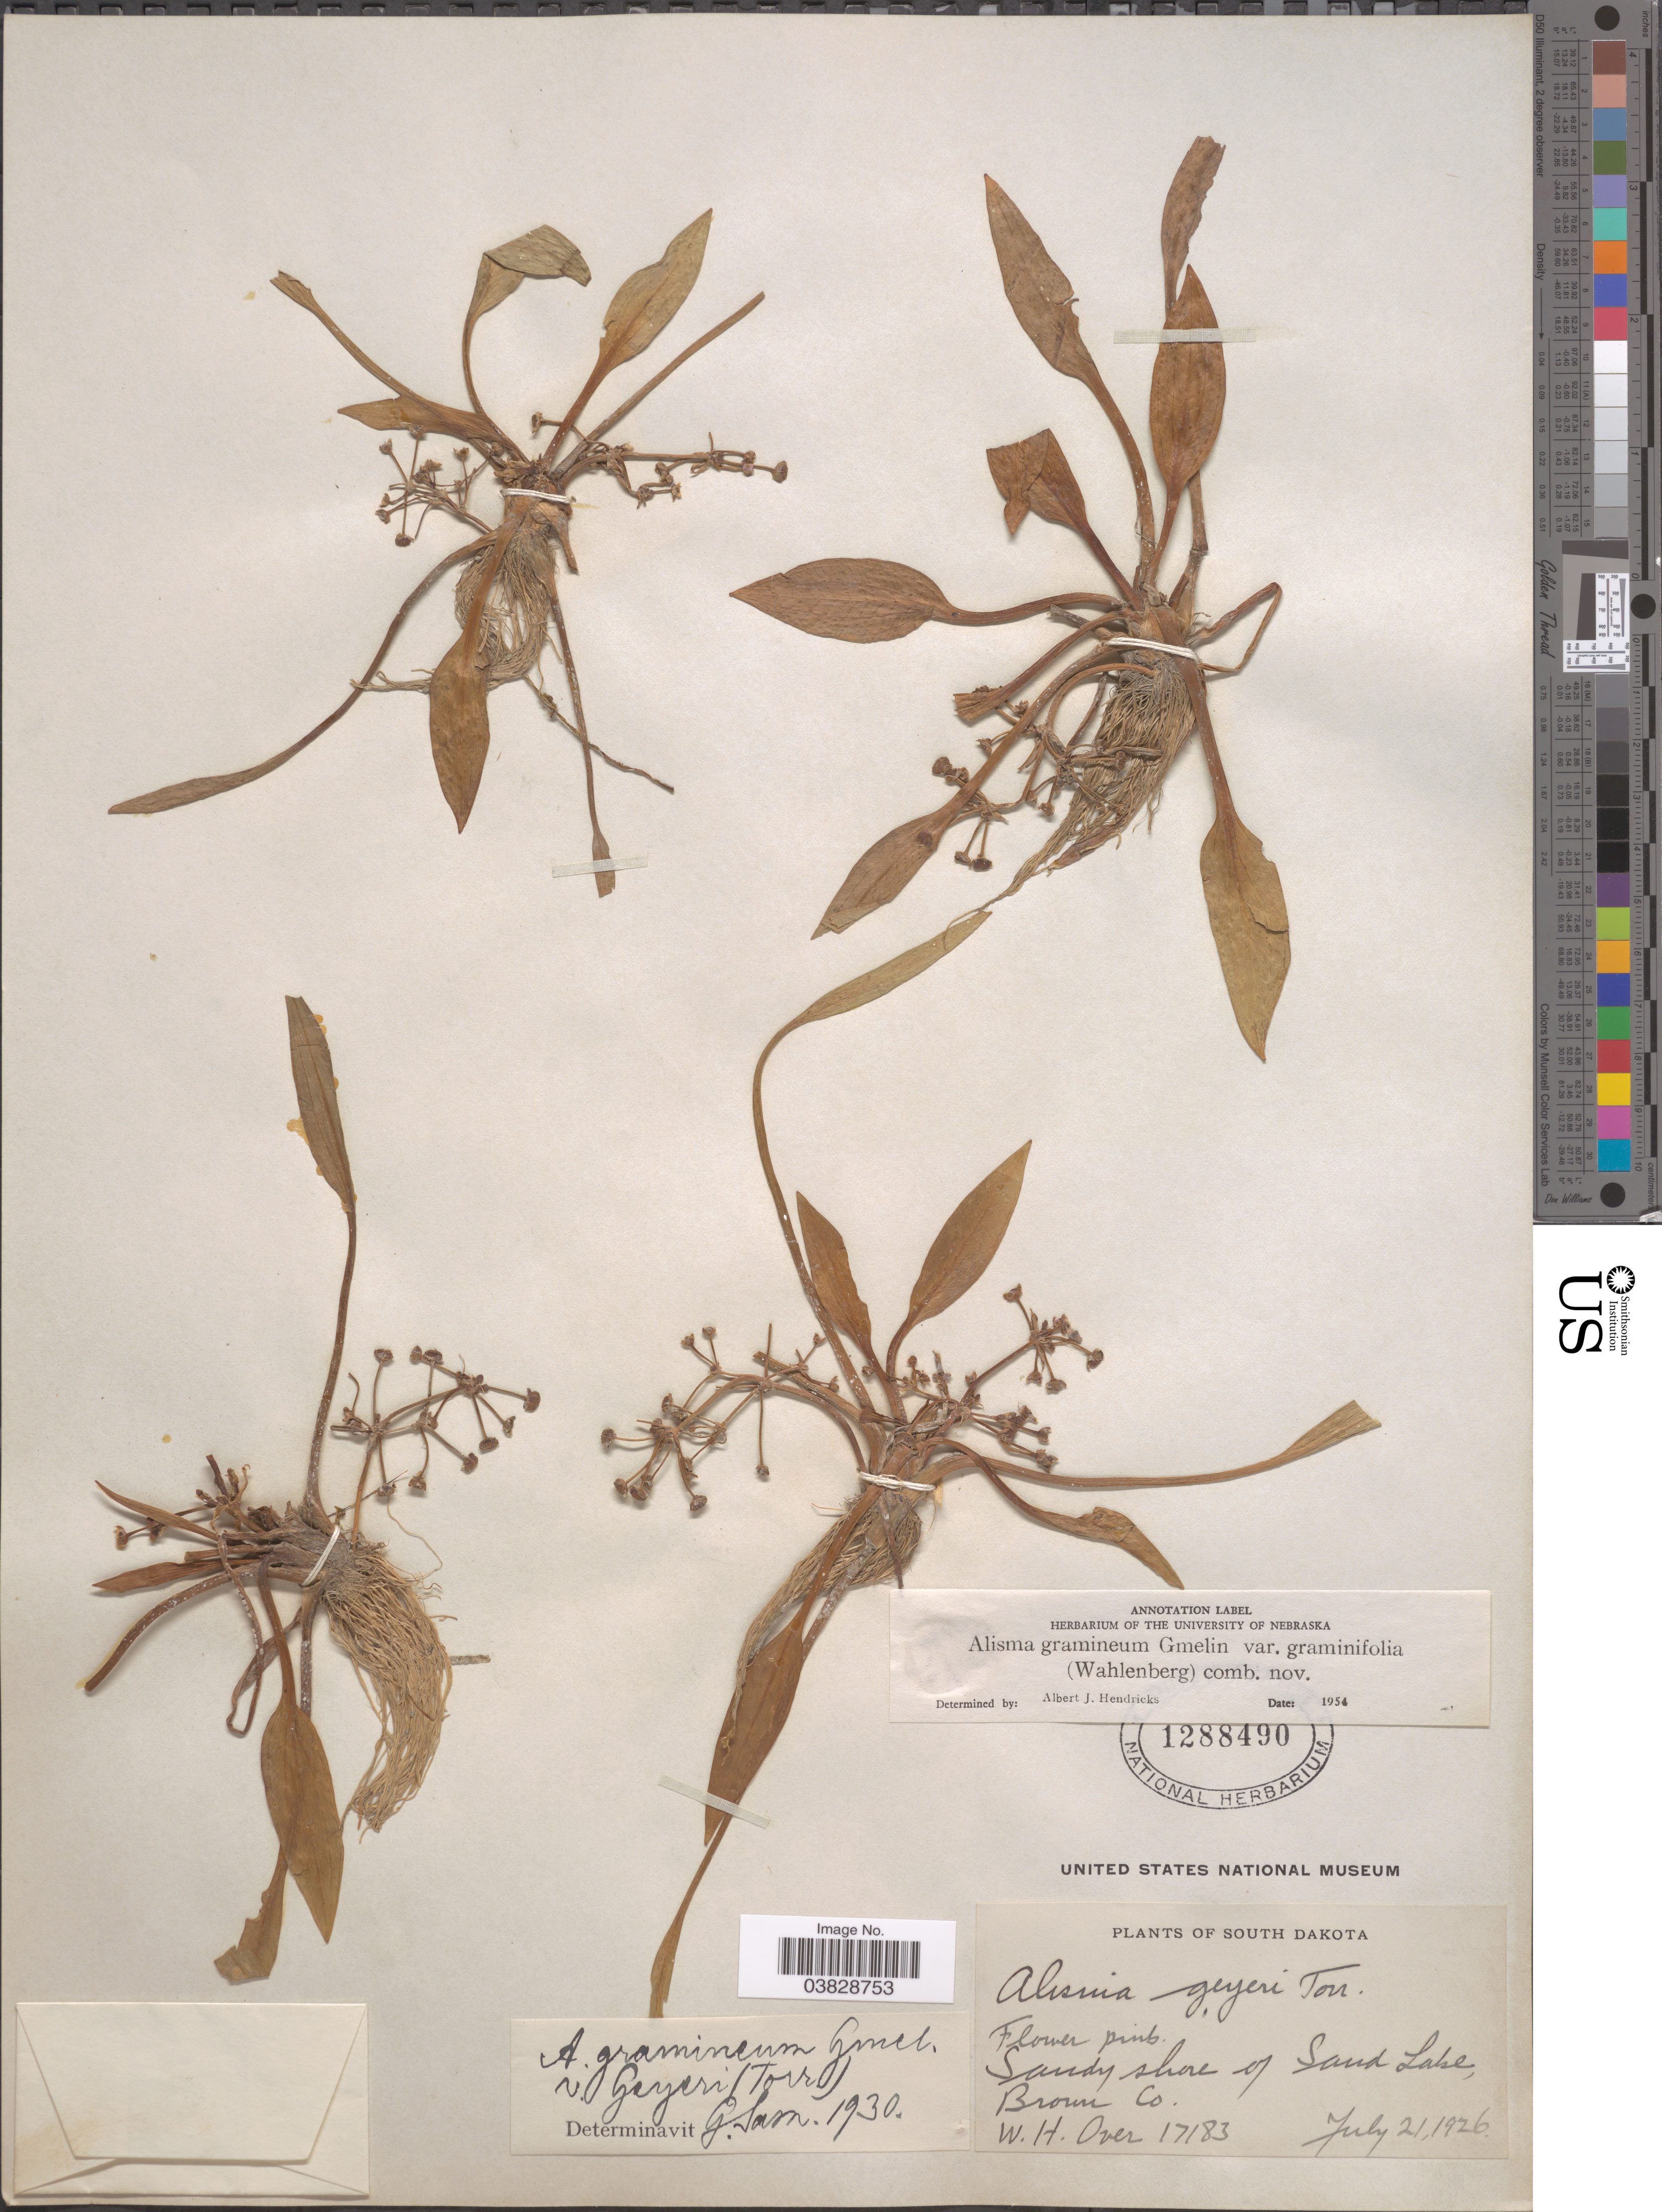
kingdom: Plantae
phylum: Tracheophyta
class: Liliopsida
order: Alismatales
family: Alismataceae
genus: Alisma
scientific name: Alisma gramineum var. graminifolia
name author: (Wahlenb.) A.J.Hendricks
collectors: W. Over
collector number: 17183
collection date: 1926-07-21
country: United States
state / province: South Dakota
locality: Sandy shore of Sand Lake, Brown Co.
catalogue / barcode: US 1288490